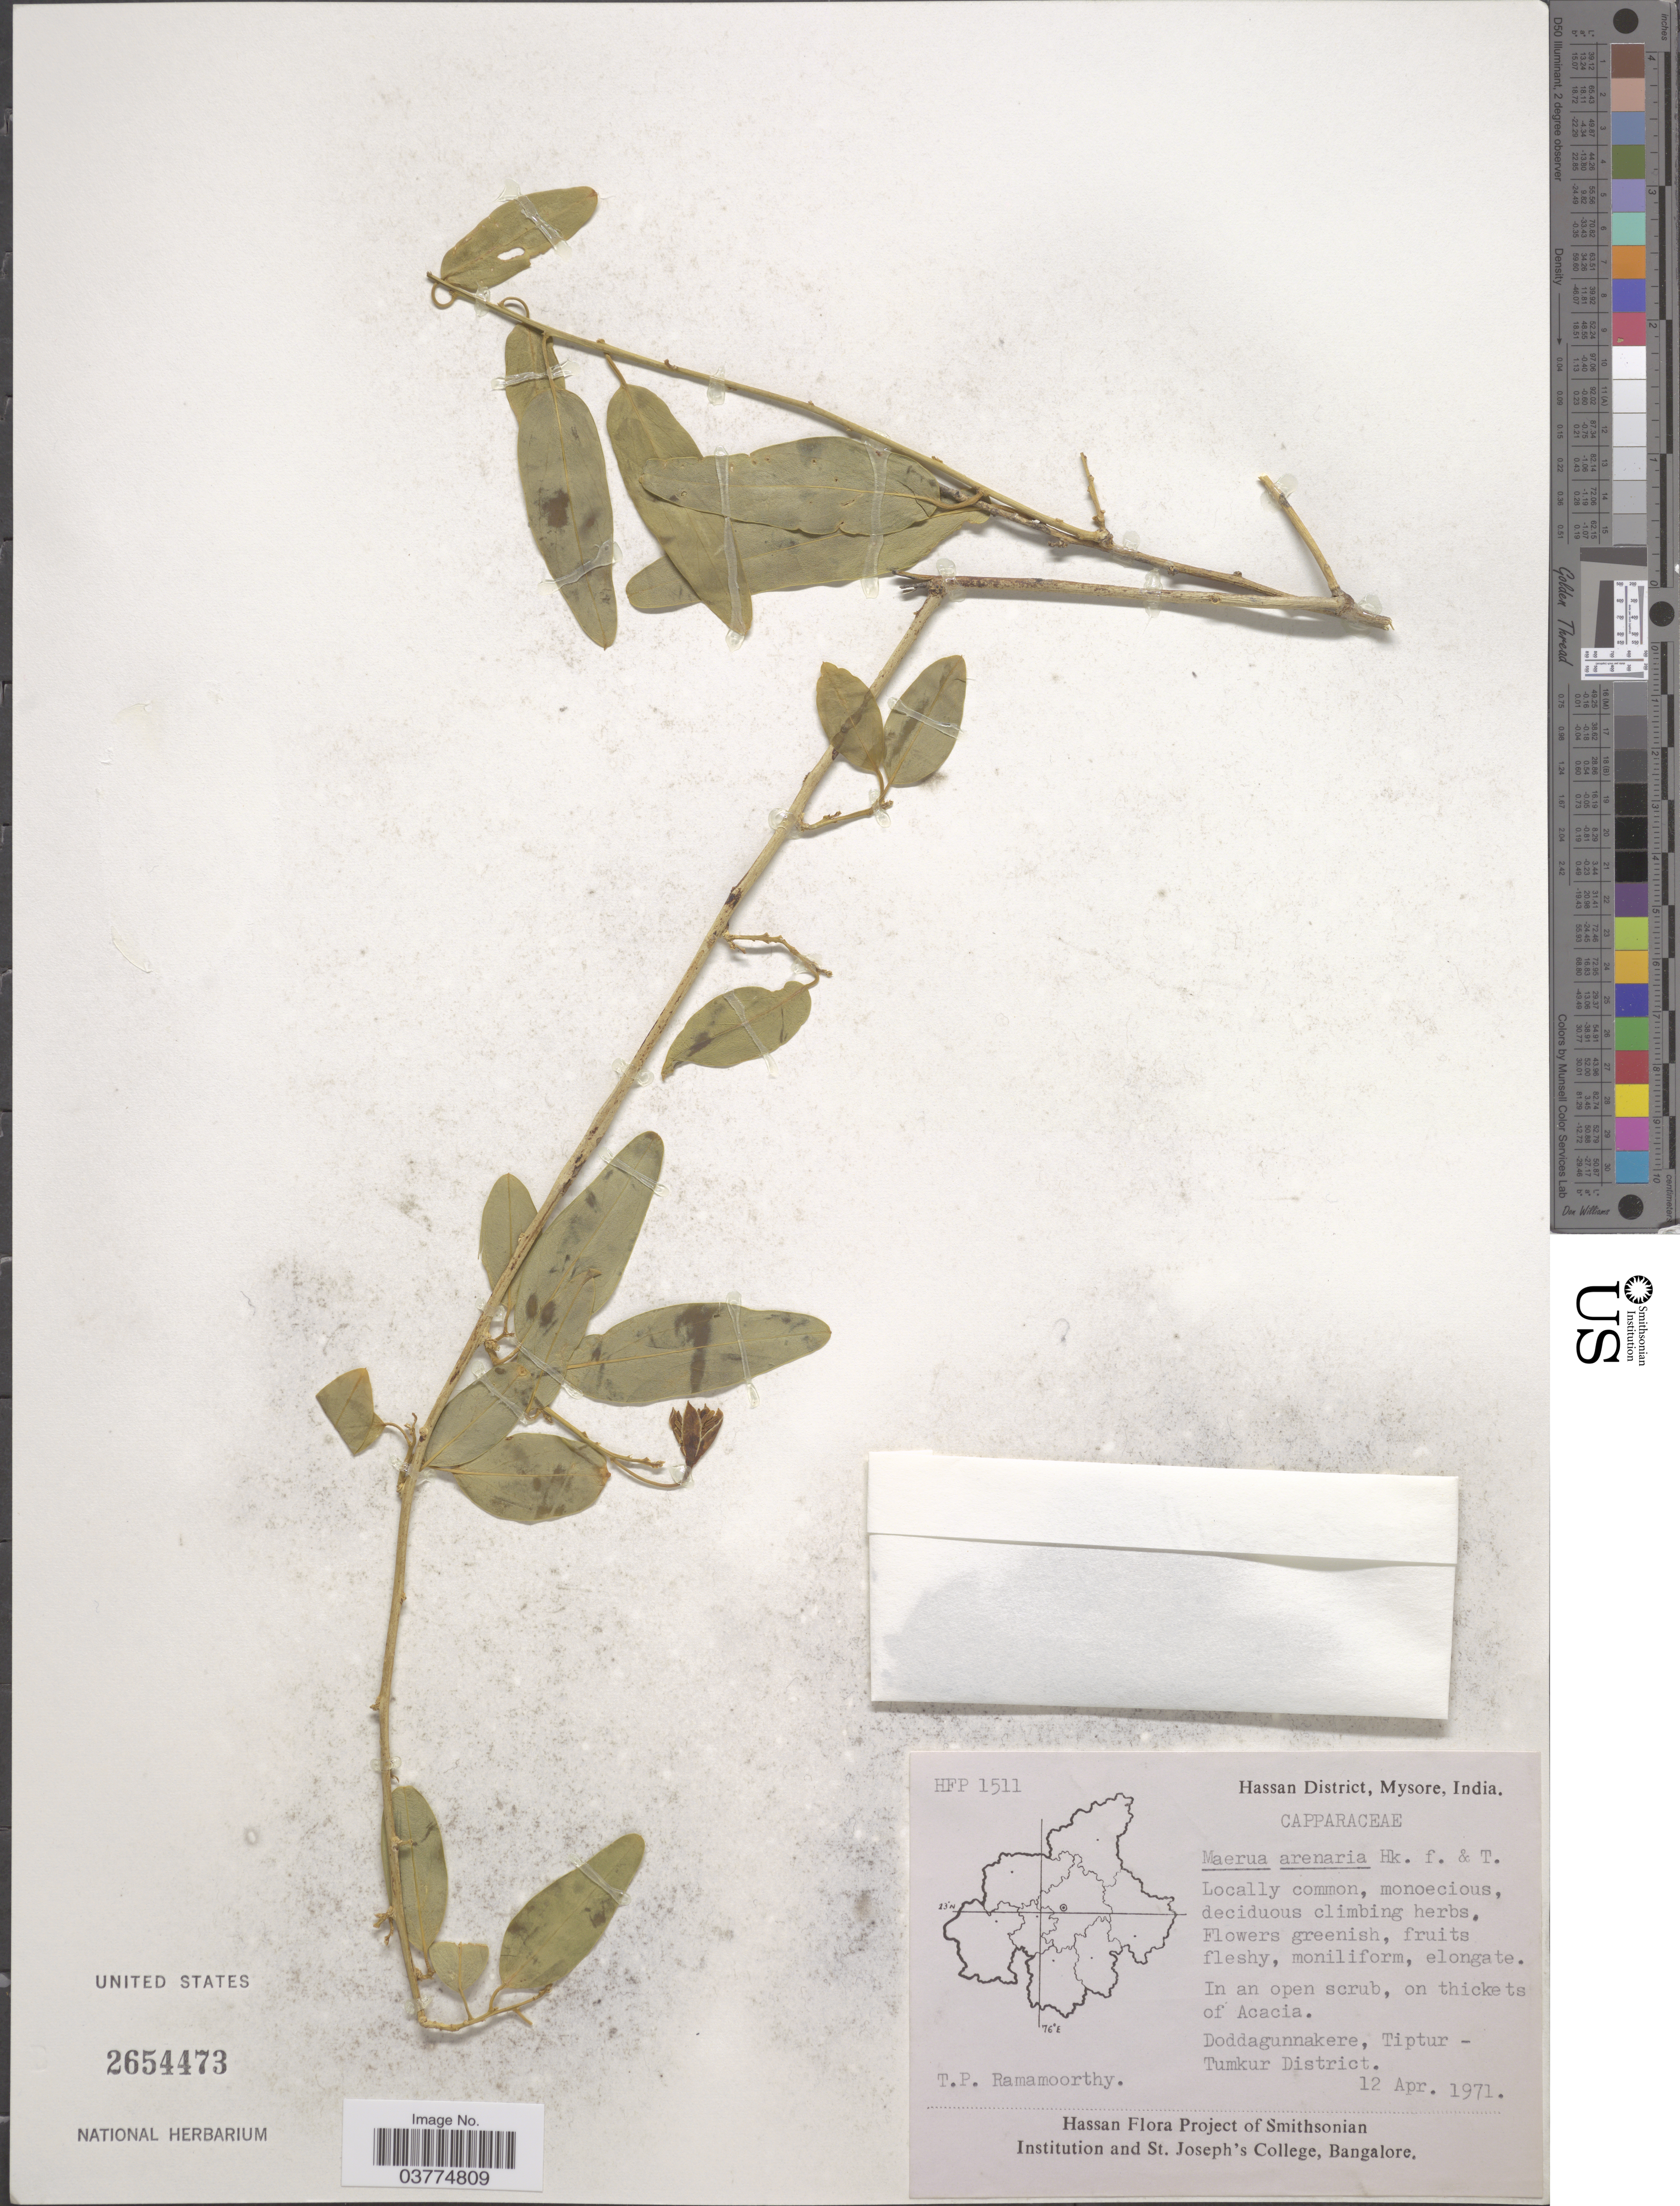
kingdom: Plantae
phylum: Tracheophyta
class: Magnoliopsida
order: Brassicales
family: Capparaceae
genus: Maerua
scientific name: Maerua arenaria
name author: Hook. f. & Thomson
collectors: T. P. Ramamoorthy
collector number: HFP1511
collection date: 1971-04-12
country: India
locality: Hassan District, Mysore. Doddagunnakere, Tiptur - Tumkur District.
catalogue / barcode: US 2654473